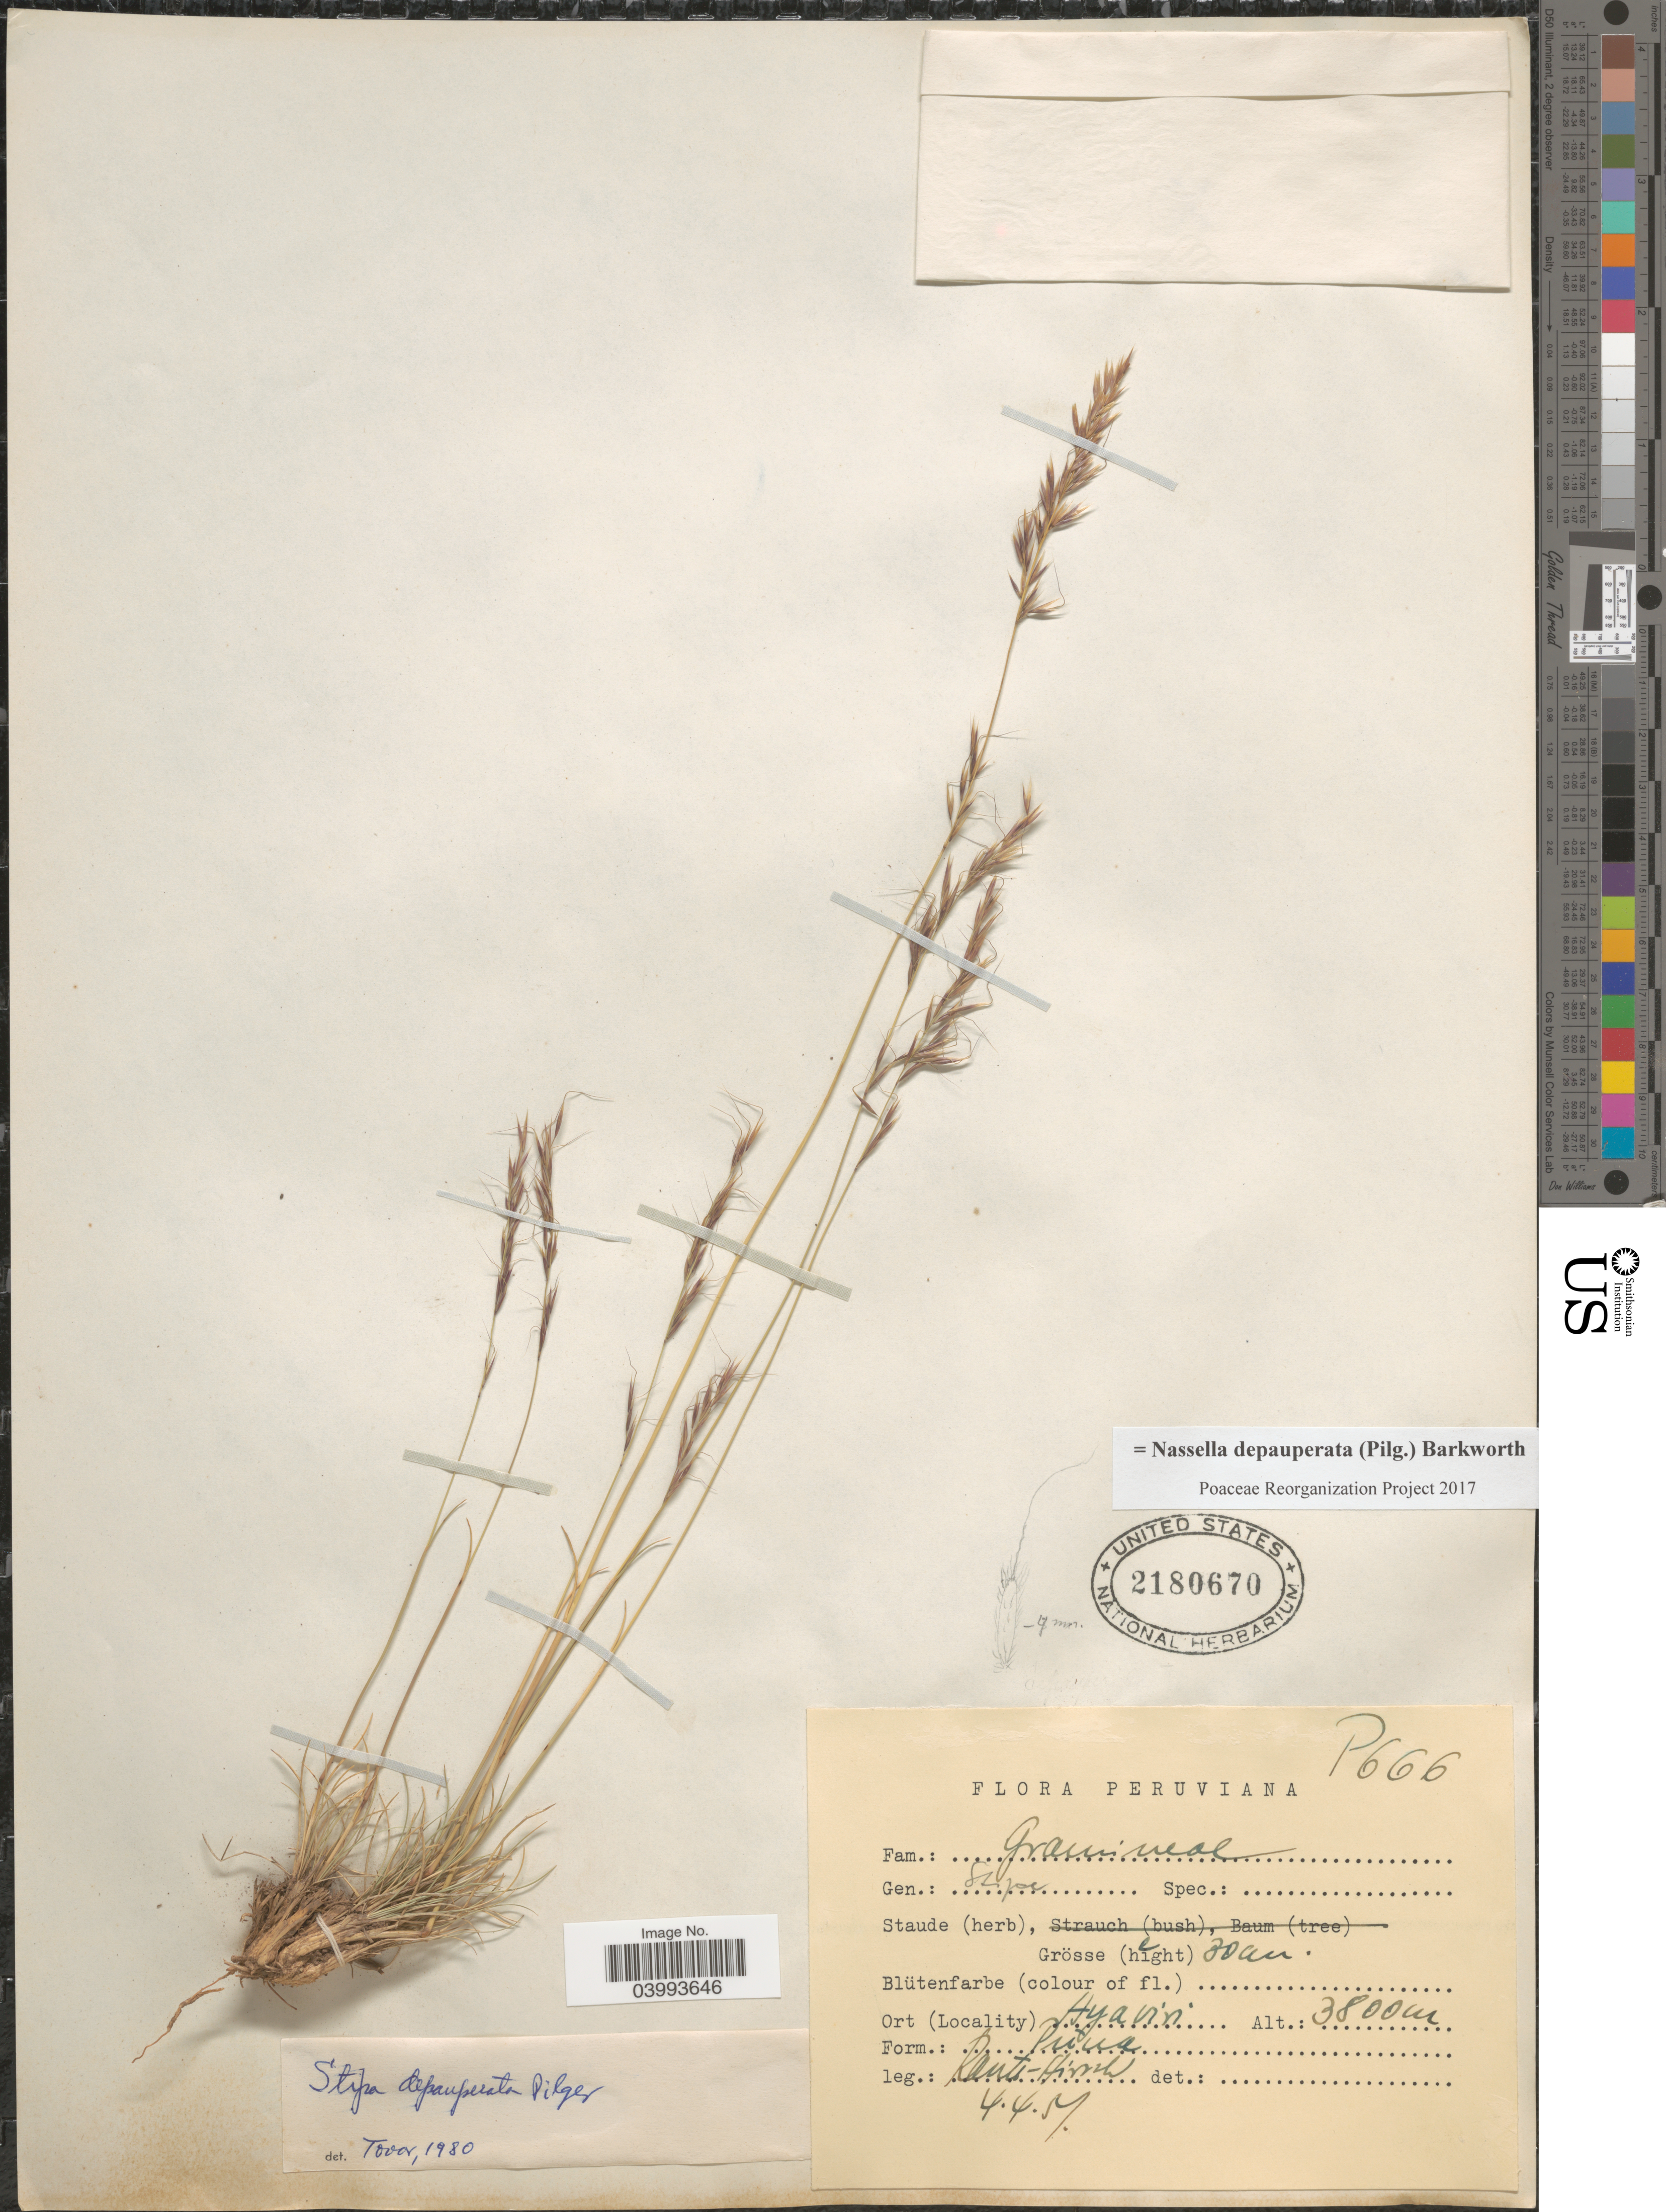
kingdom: Plantae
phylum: Tracheophyta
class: Liliopsida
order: Poales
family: Poaceae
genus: Nassella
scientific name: Nassella depauperata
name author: (Pilg.) Barkworth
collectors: W. Rauh & G. Hirsch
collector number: P666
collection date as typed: Transcribed d/m/y: 4/4/57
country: Peru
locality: Ayaviri.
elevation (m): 3800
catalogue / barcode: US 2180670